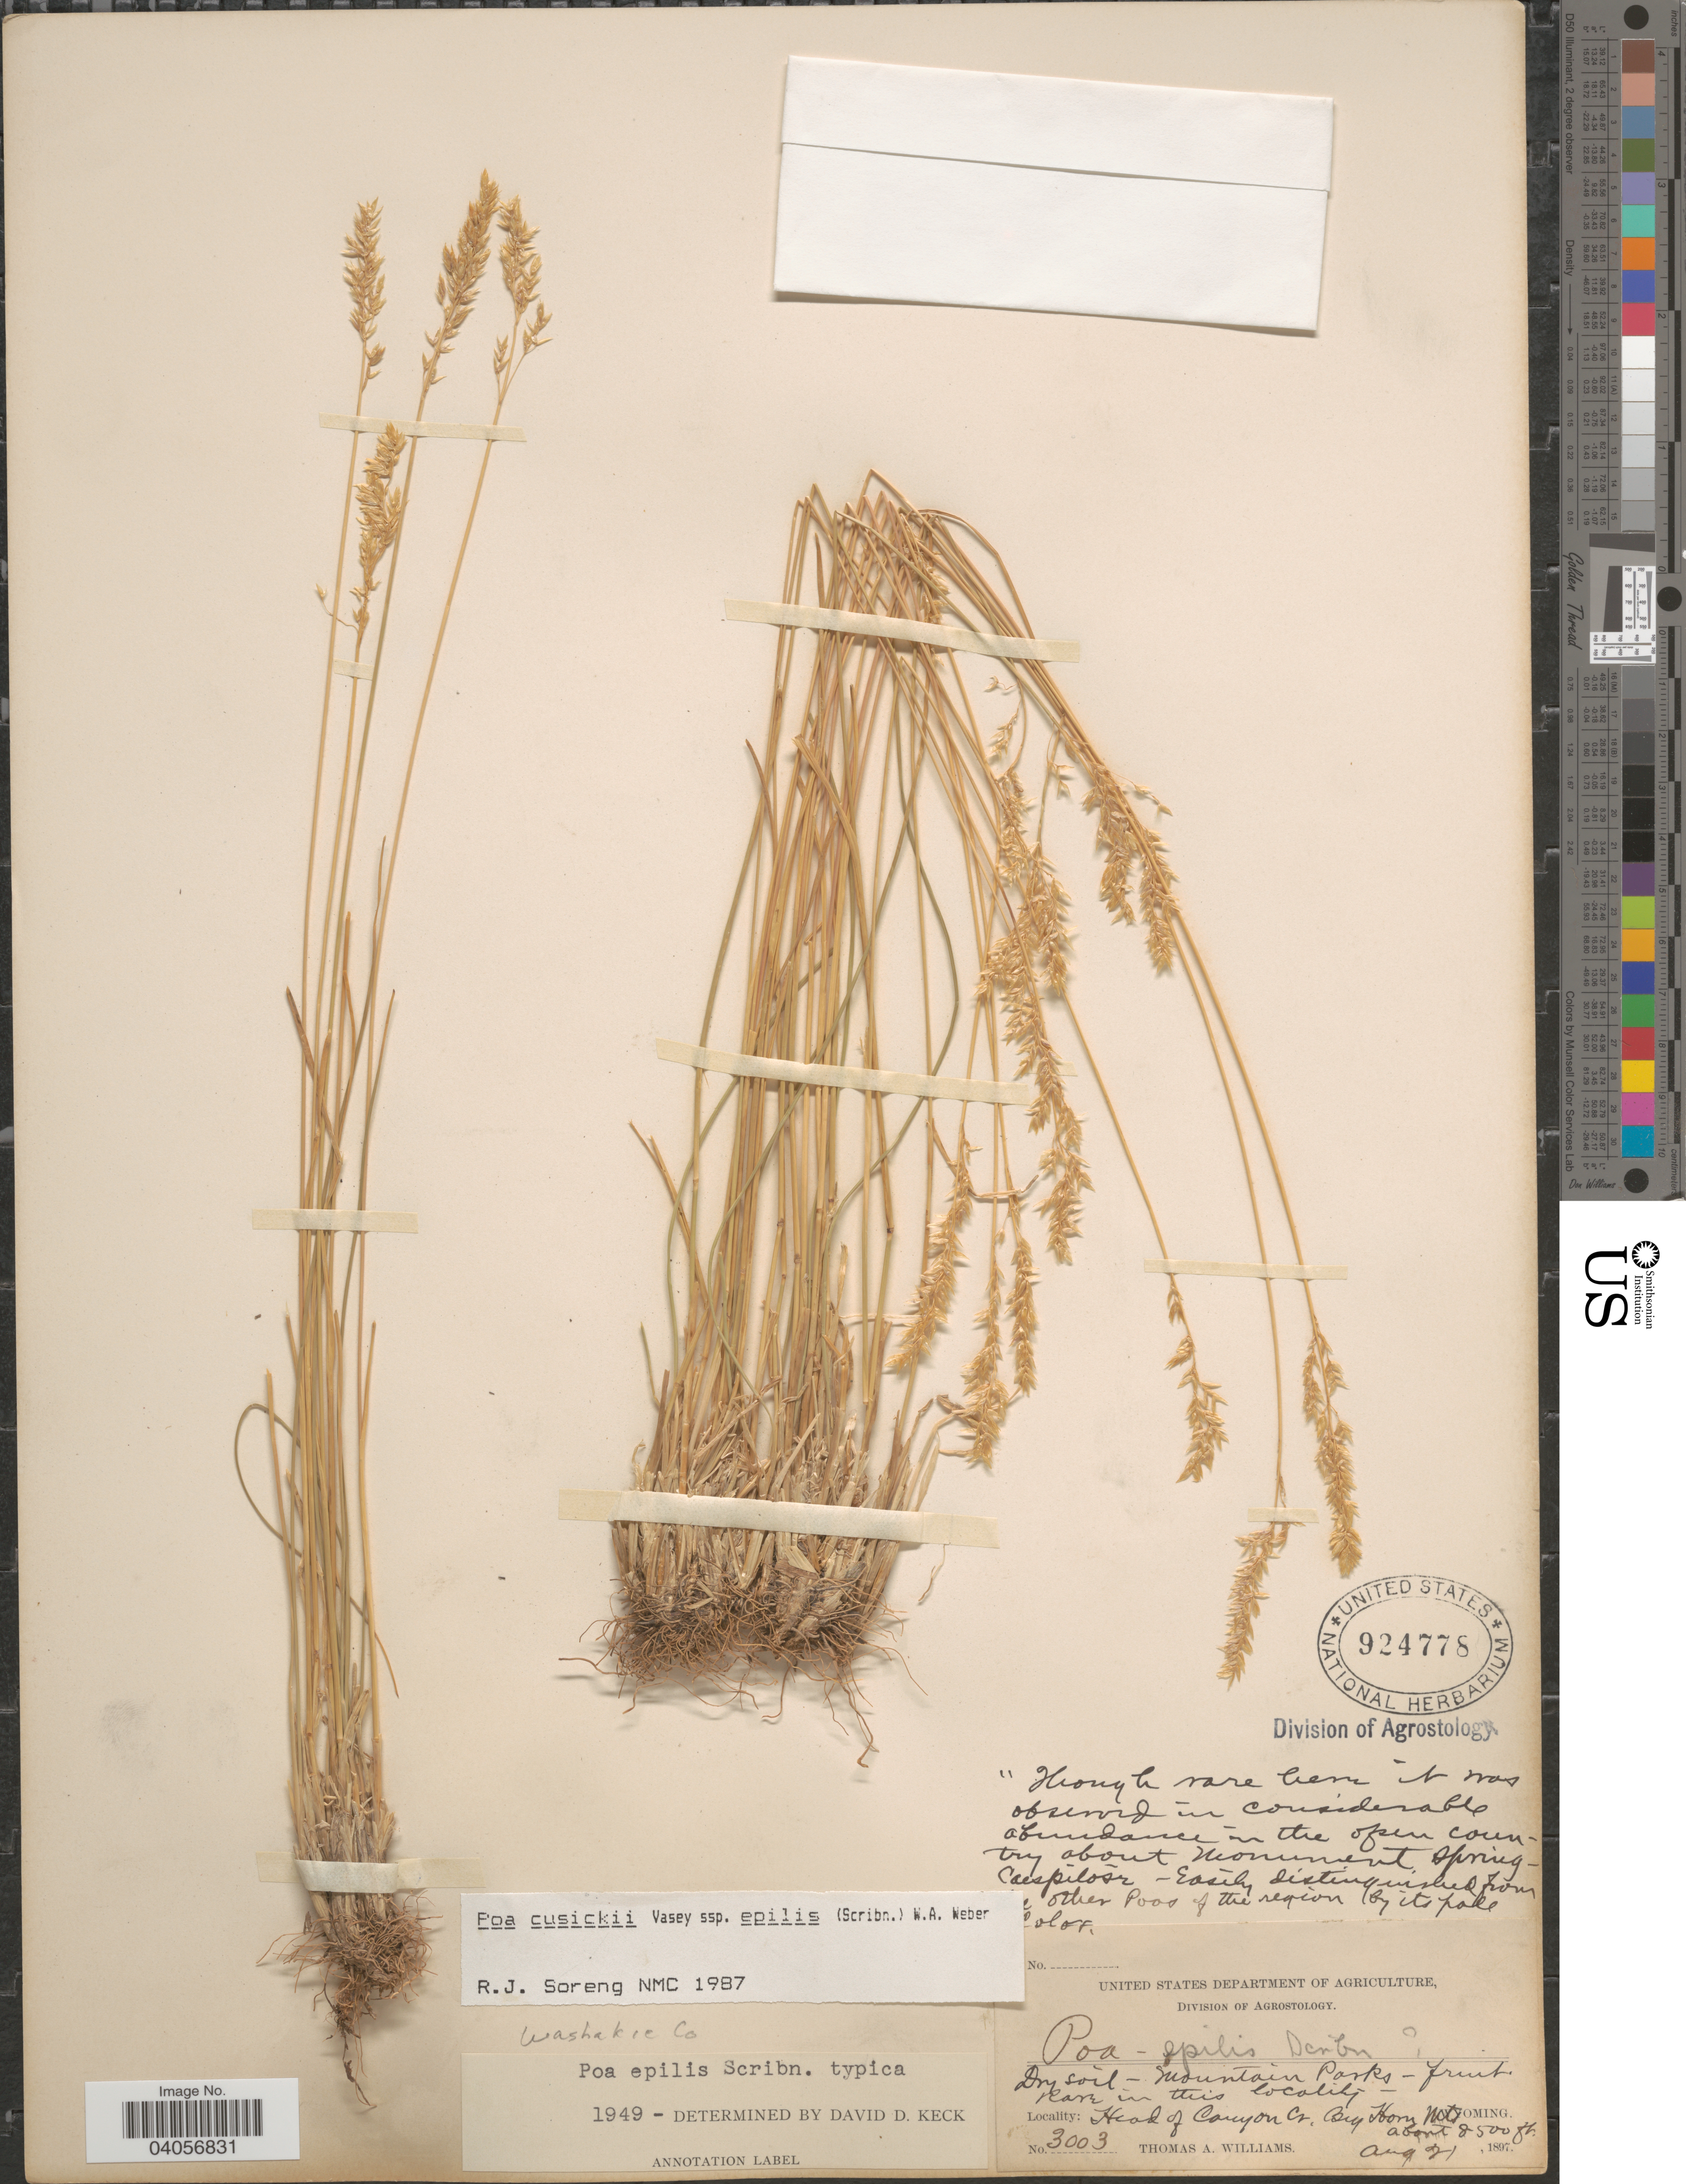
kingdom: Plantae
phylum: Tracheophyta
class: Liliopsida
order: Poales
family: Poaceae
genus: Poa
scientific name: Poa cusickii subsp. epilis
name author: (Scribn.) W.A. Weber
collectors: T. A. Williams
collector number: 3003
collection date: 1897-08-21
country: United States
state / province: Wyoming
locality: Mountain Parks. Head of Canyon Cr, Big Horn Mt.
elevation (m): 2591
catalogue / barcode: US 924778